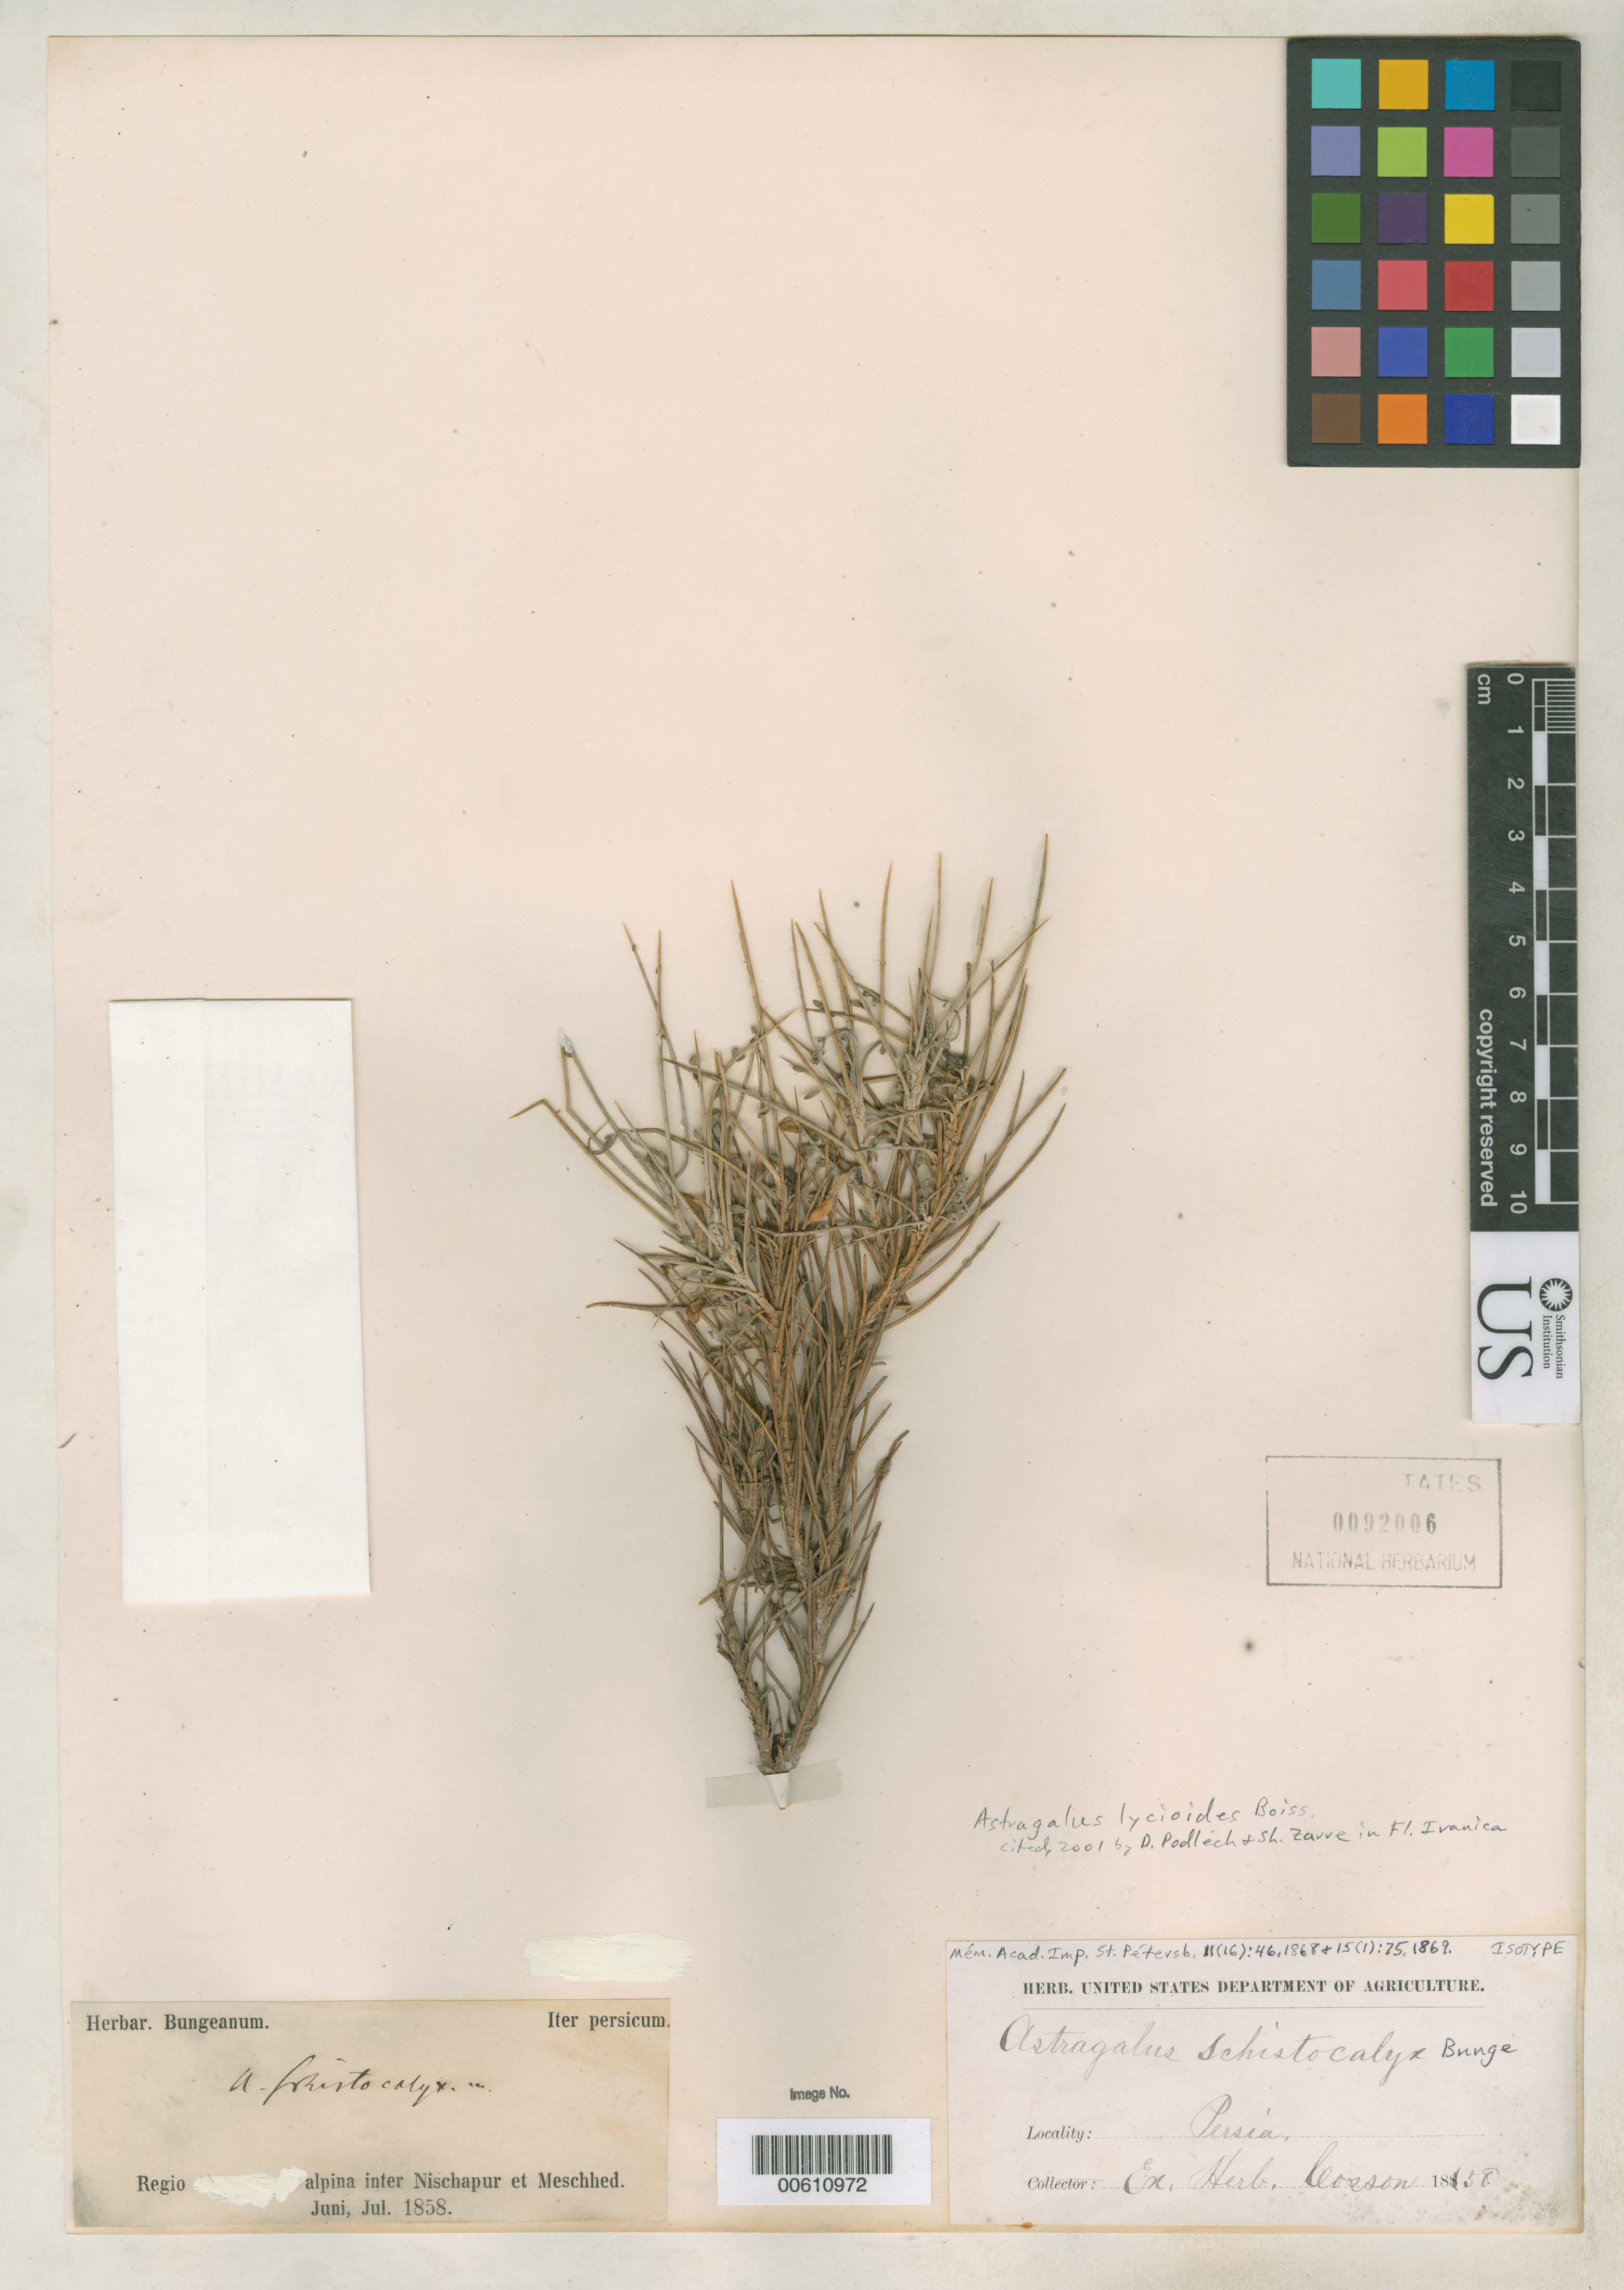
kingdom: Plantae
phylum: Tracheophyta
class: Magnoliopsida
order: Fabales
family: Fabaceae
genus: Astragalus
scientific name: Astragalus schistocalyx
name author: Bunge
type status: Isotype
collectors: A. Bunge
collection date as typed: Jun 1858 to -- Jul 1858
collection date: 1858-06/1858-07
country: Iran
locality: Regio alpina inter Nischapur et Meschhed.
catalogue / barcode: US 92006